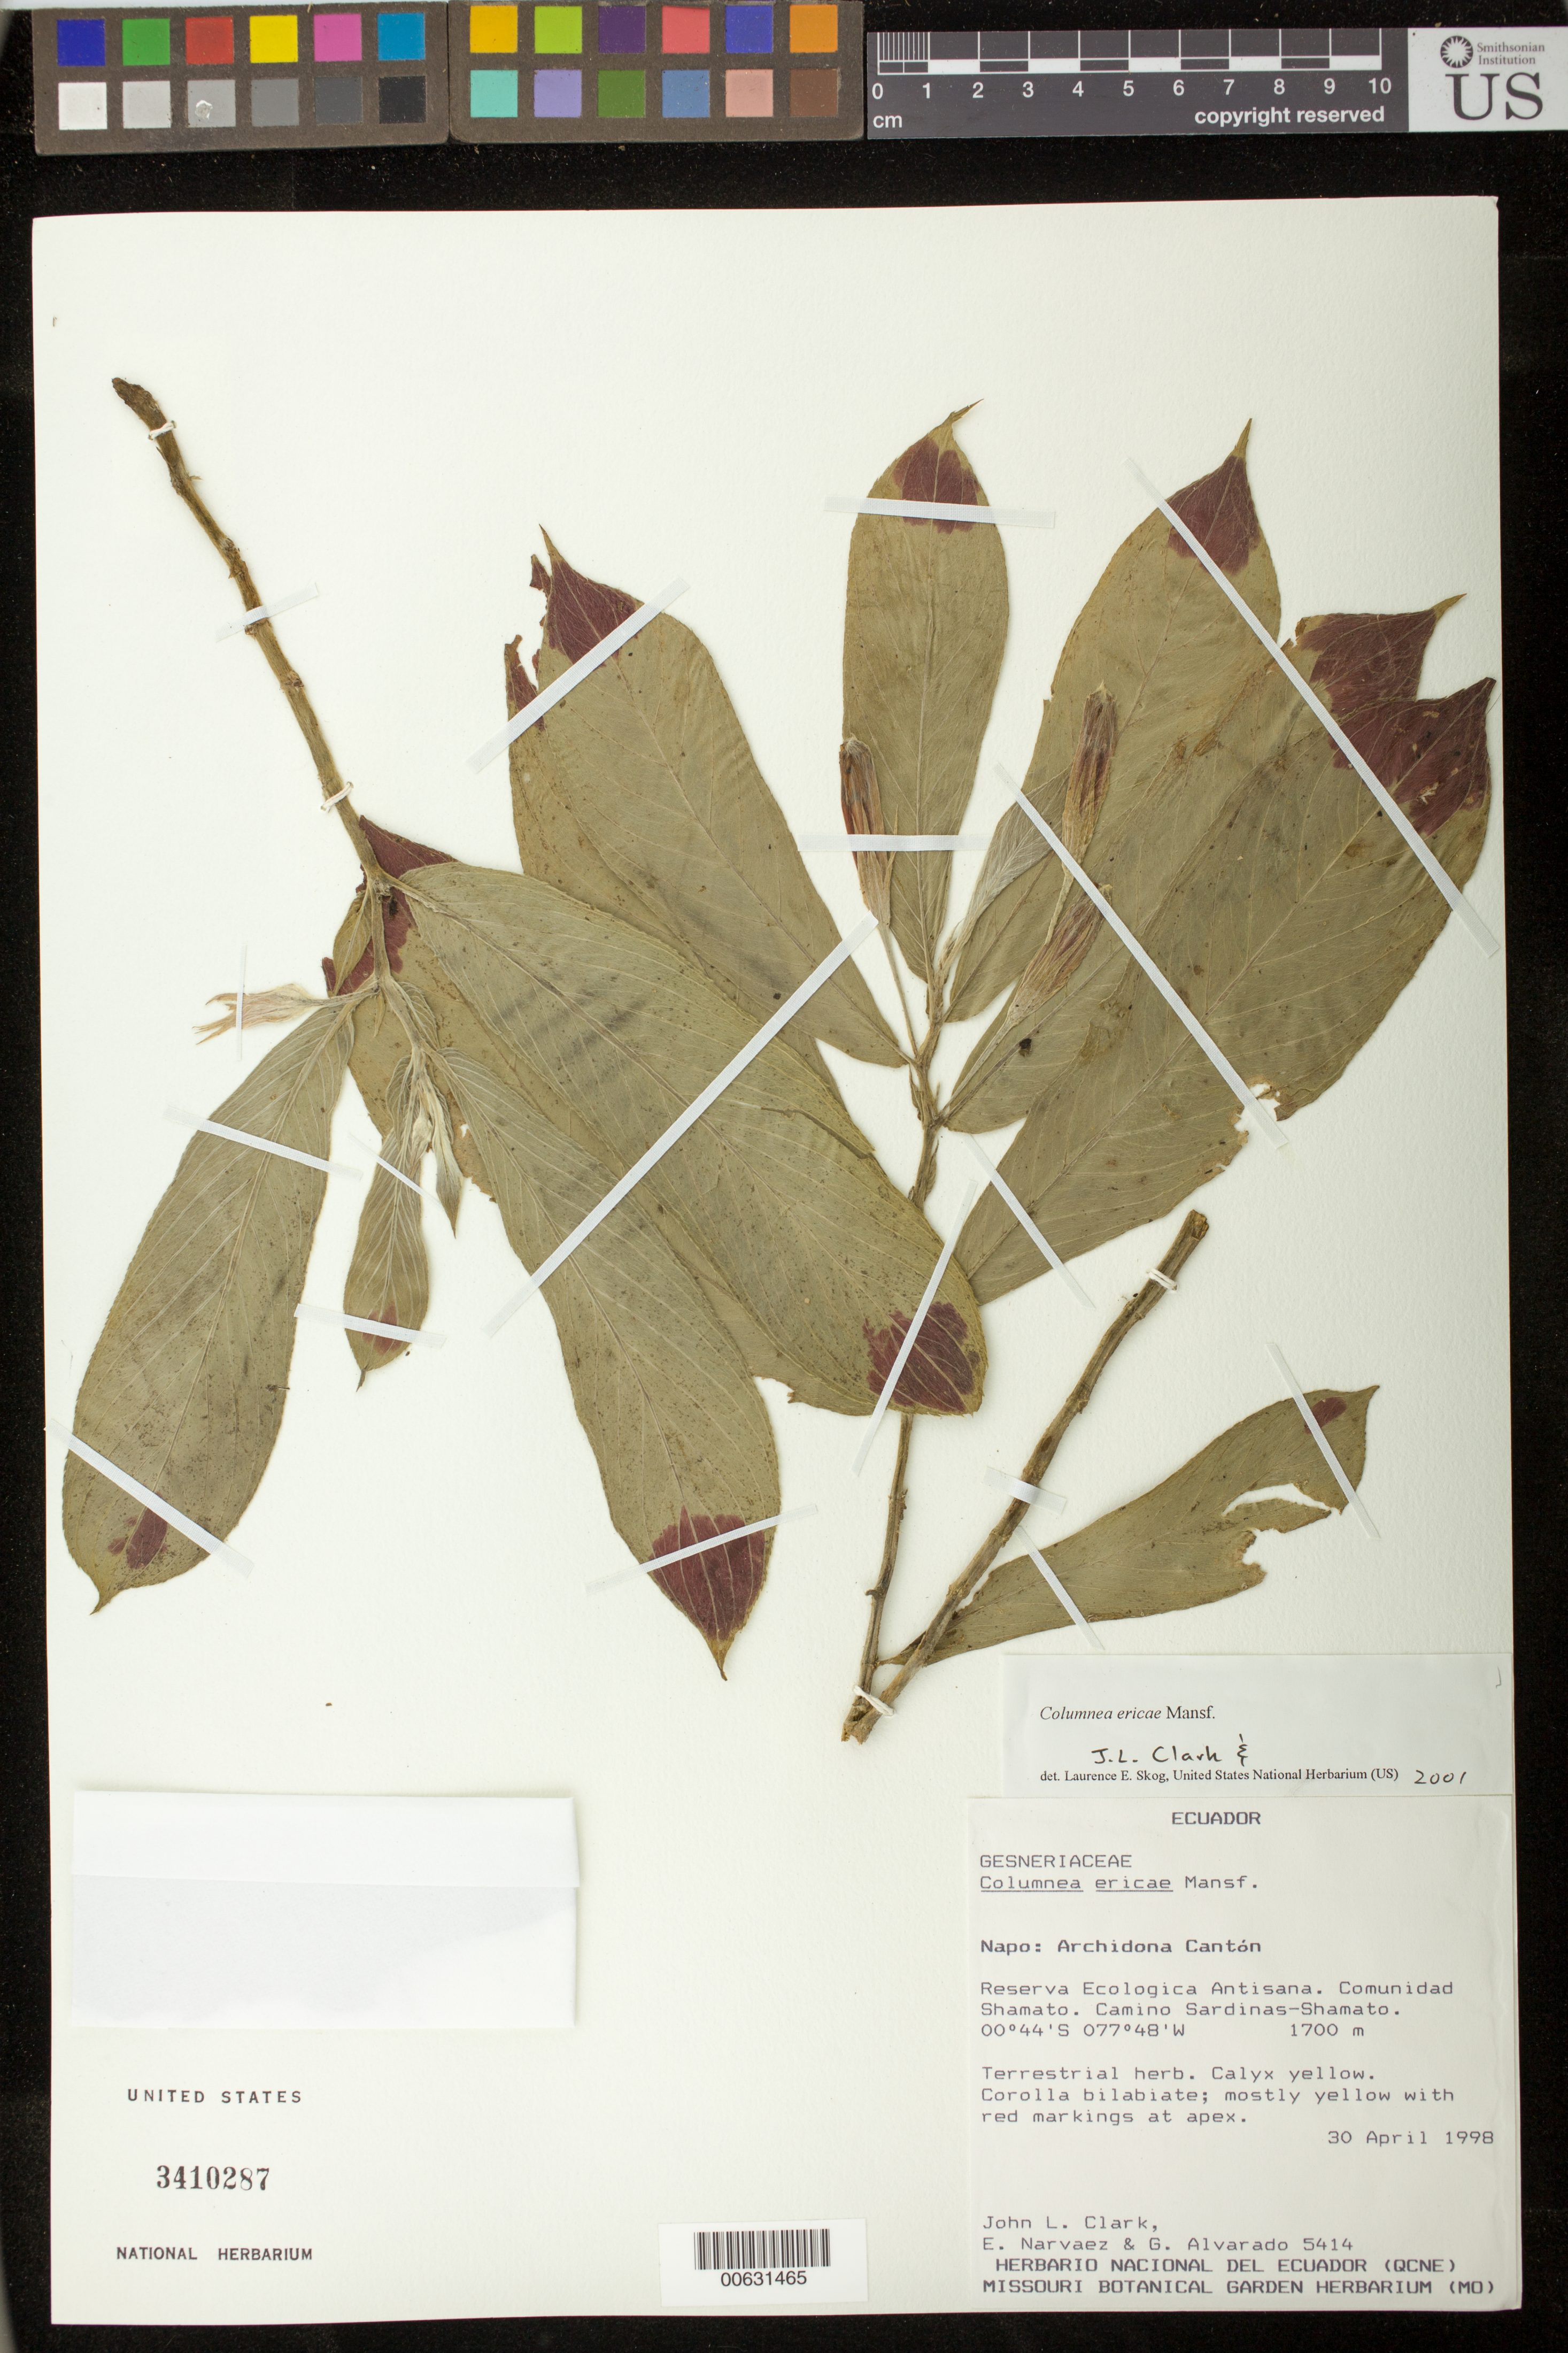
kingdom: Plantae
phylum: Tracheophyta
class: Magnoliopsida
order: Lamiales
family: Gesneriaceae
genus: Columnea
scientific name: Columnea ericae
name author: Mansf.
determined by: Clark, J. L., (SEL), The Marie Selby Botanical Garden (UNITED STATES)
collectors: J. L. Clark, E. Narváez & G. Alvarado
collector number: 5414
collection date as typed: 30 Apr 1998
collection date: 1998-04-30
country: Ecuador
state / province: Napo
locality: Archidona Cantón. Reserva Ecologica Antisana. Comunidad Shamato. Camino Sardinas - Shamato.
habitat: Premontane/montane Wet Forest.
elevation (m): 1700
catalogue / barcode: US 3410287